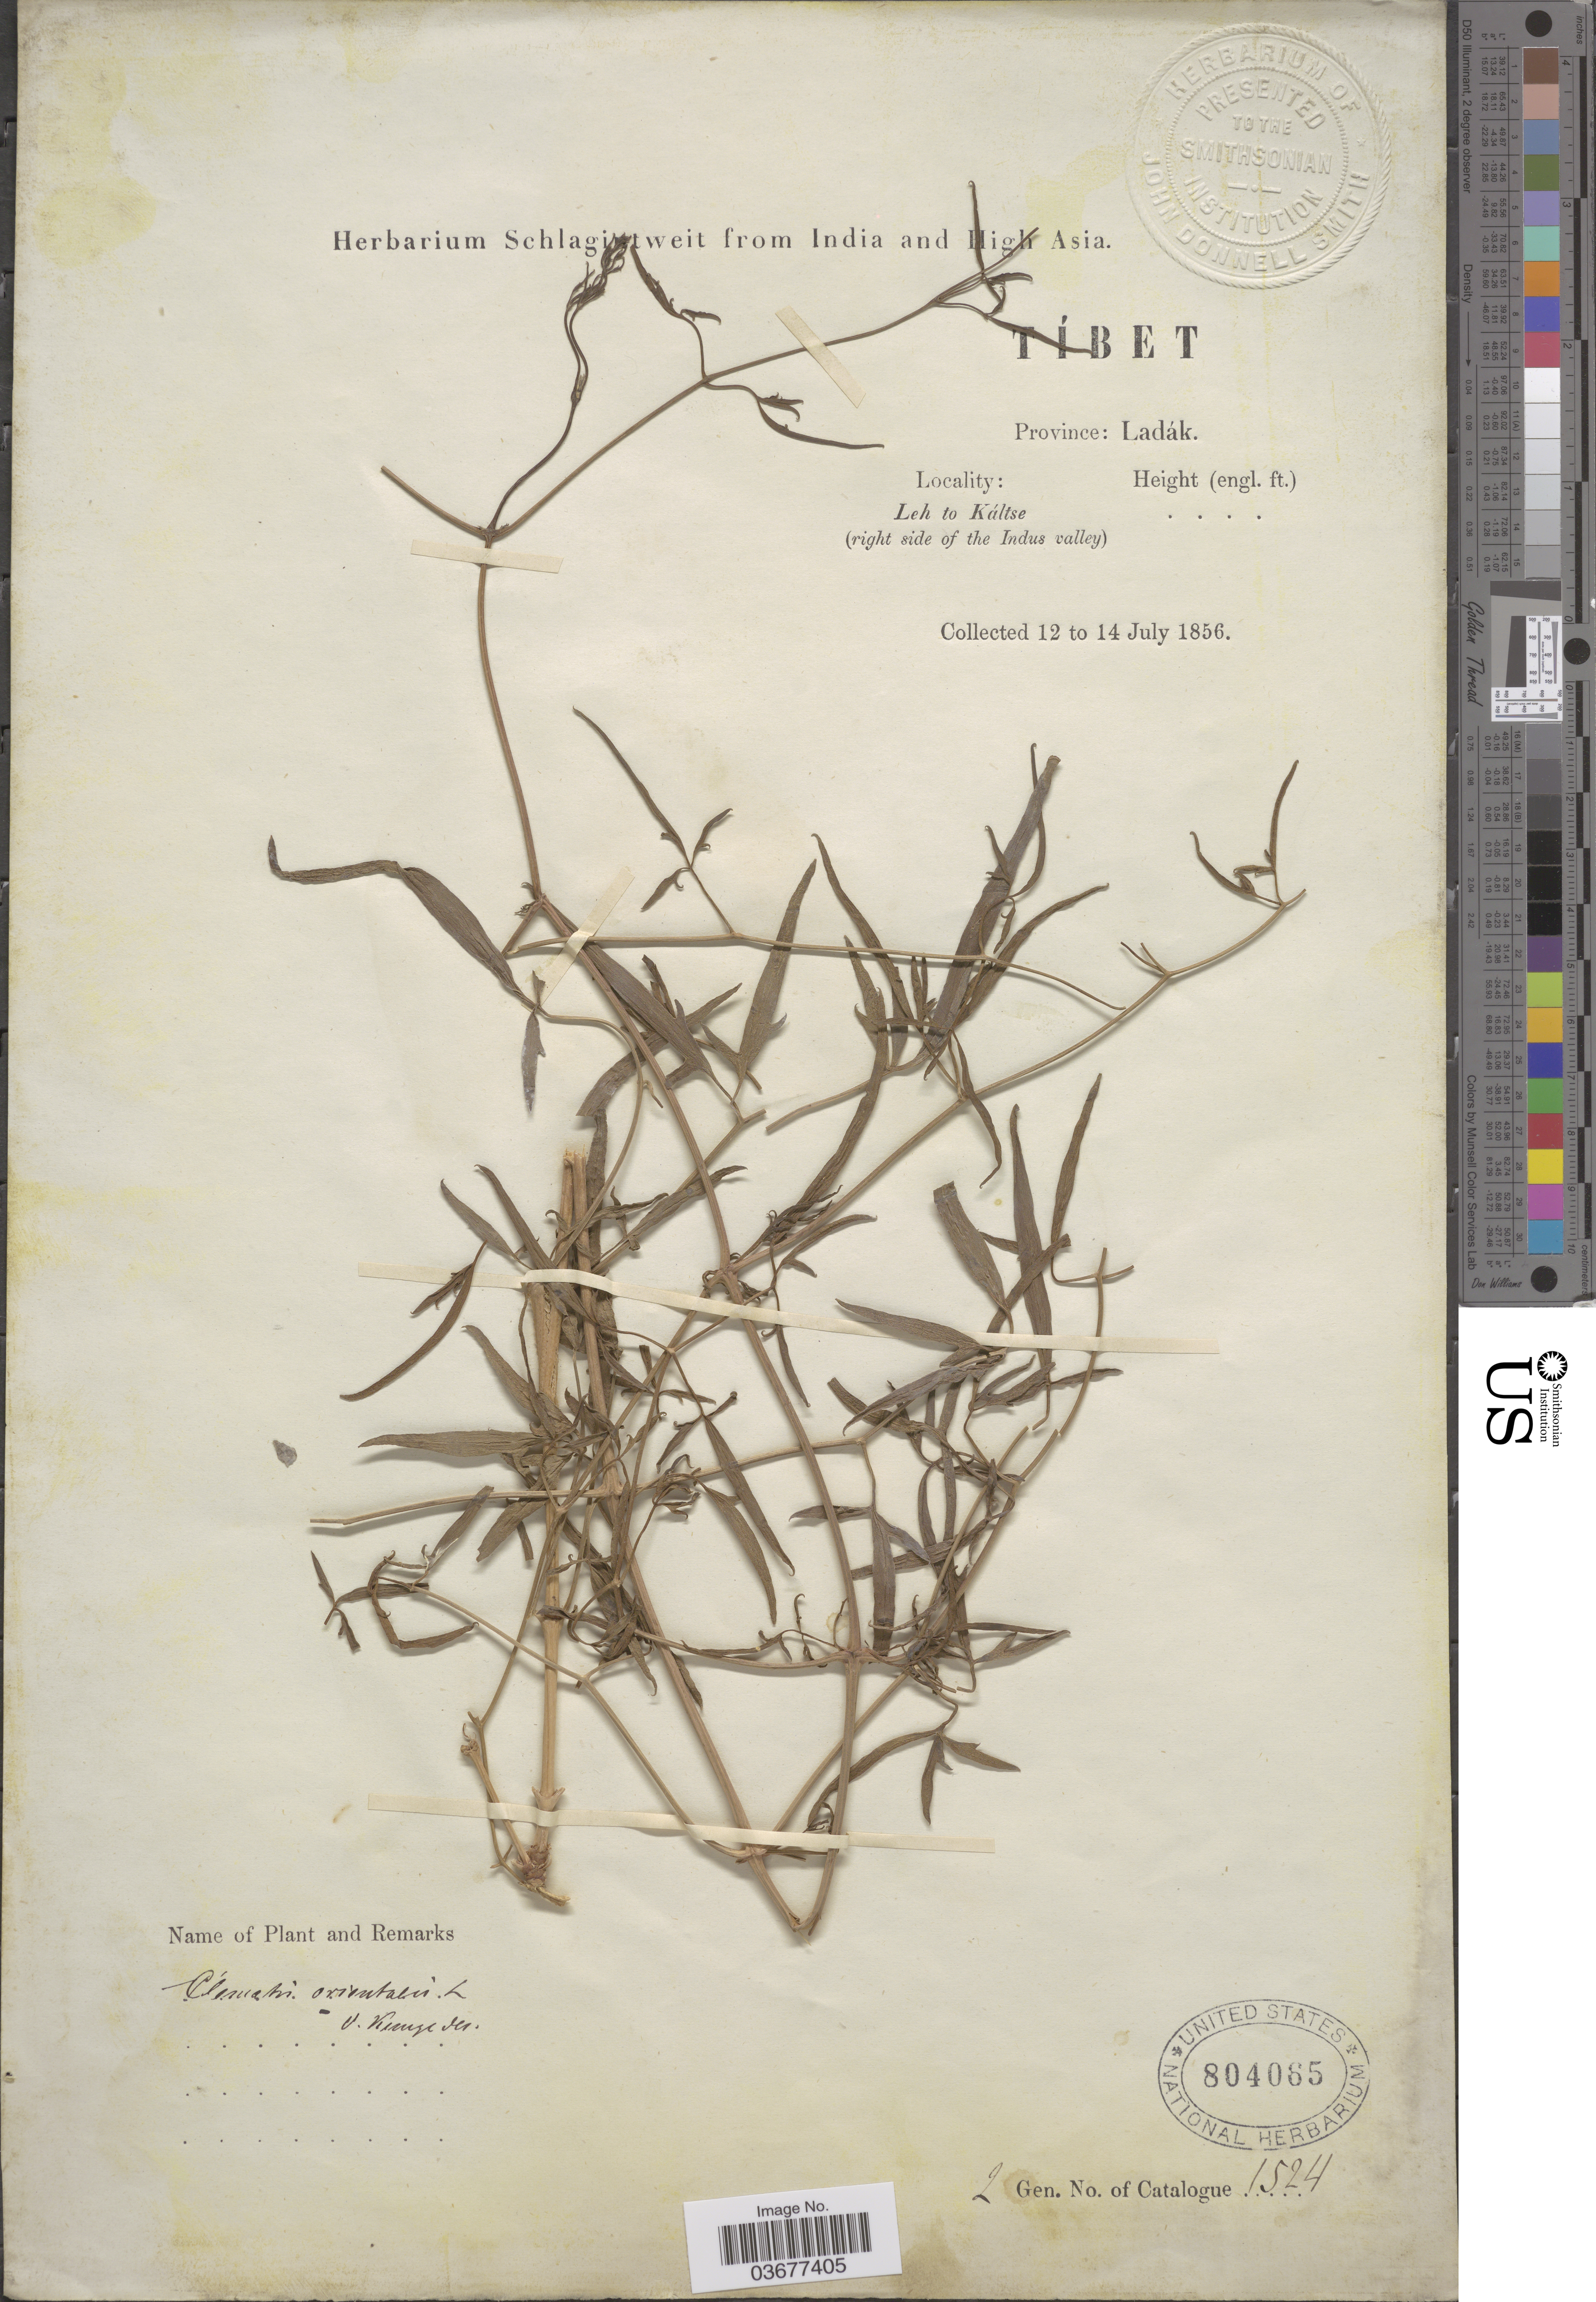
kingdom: Plantae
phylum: Tracheophyta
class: Magnoliopsida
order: Ranunculales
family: Ranunculaceae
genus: Clematis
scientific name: Clematis orientalis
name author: L.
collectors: ex herb. Schlagintweit from India and High Asia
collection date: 1856-07-12/1856-07-14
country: India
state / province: Ladakh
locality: Tibet. Province: Ladák. Leh to Káltse (right side of the Indus valley).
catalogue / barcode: US 804085